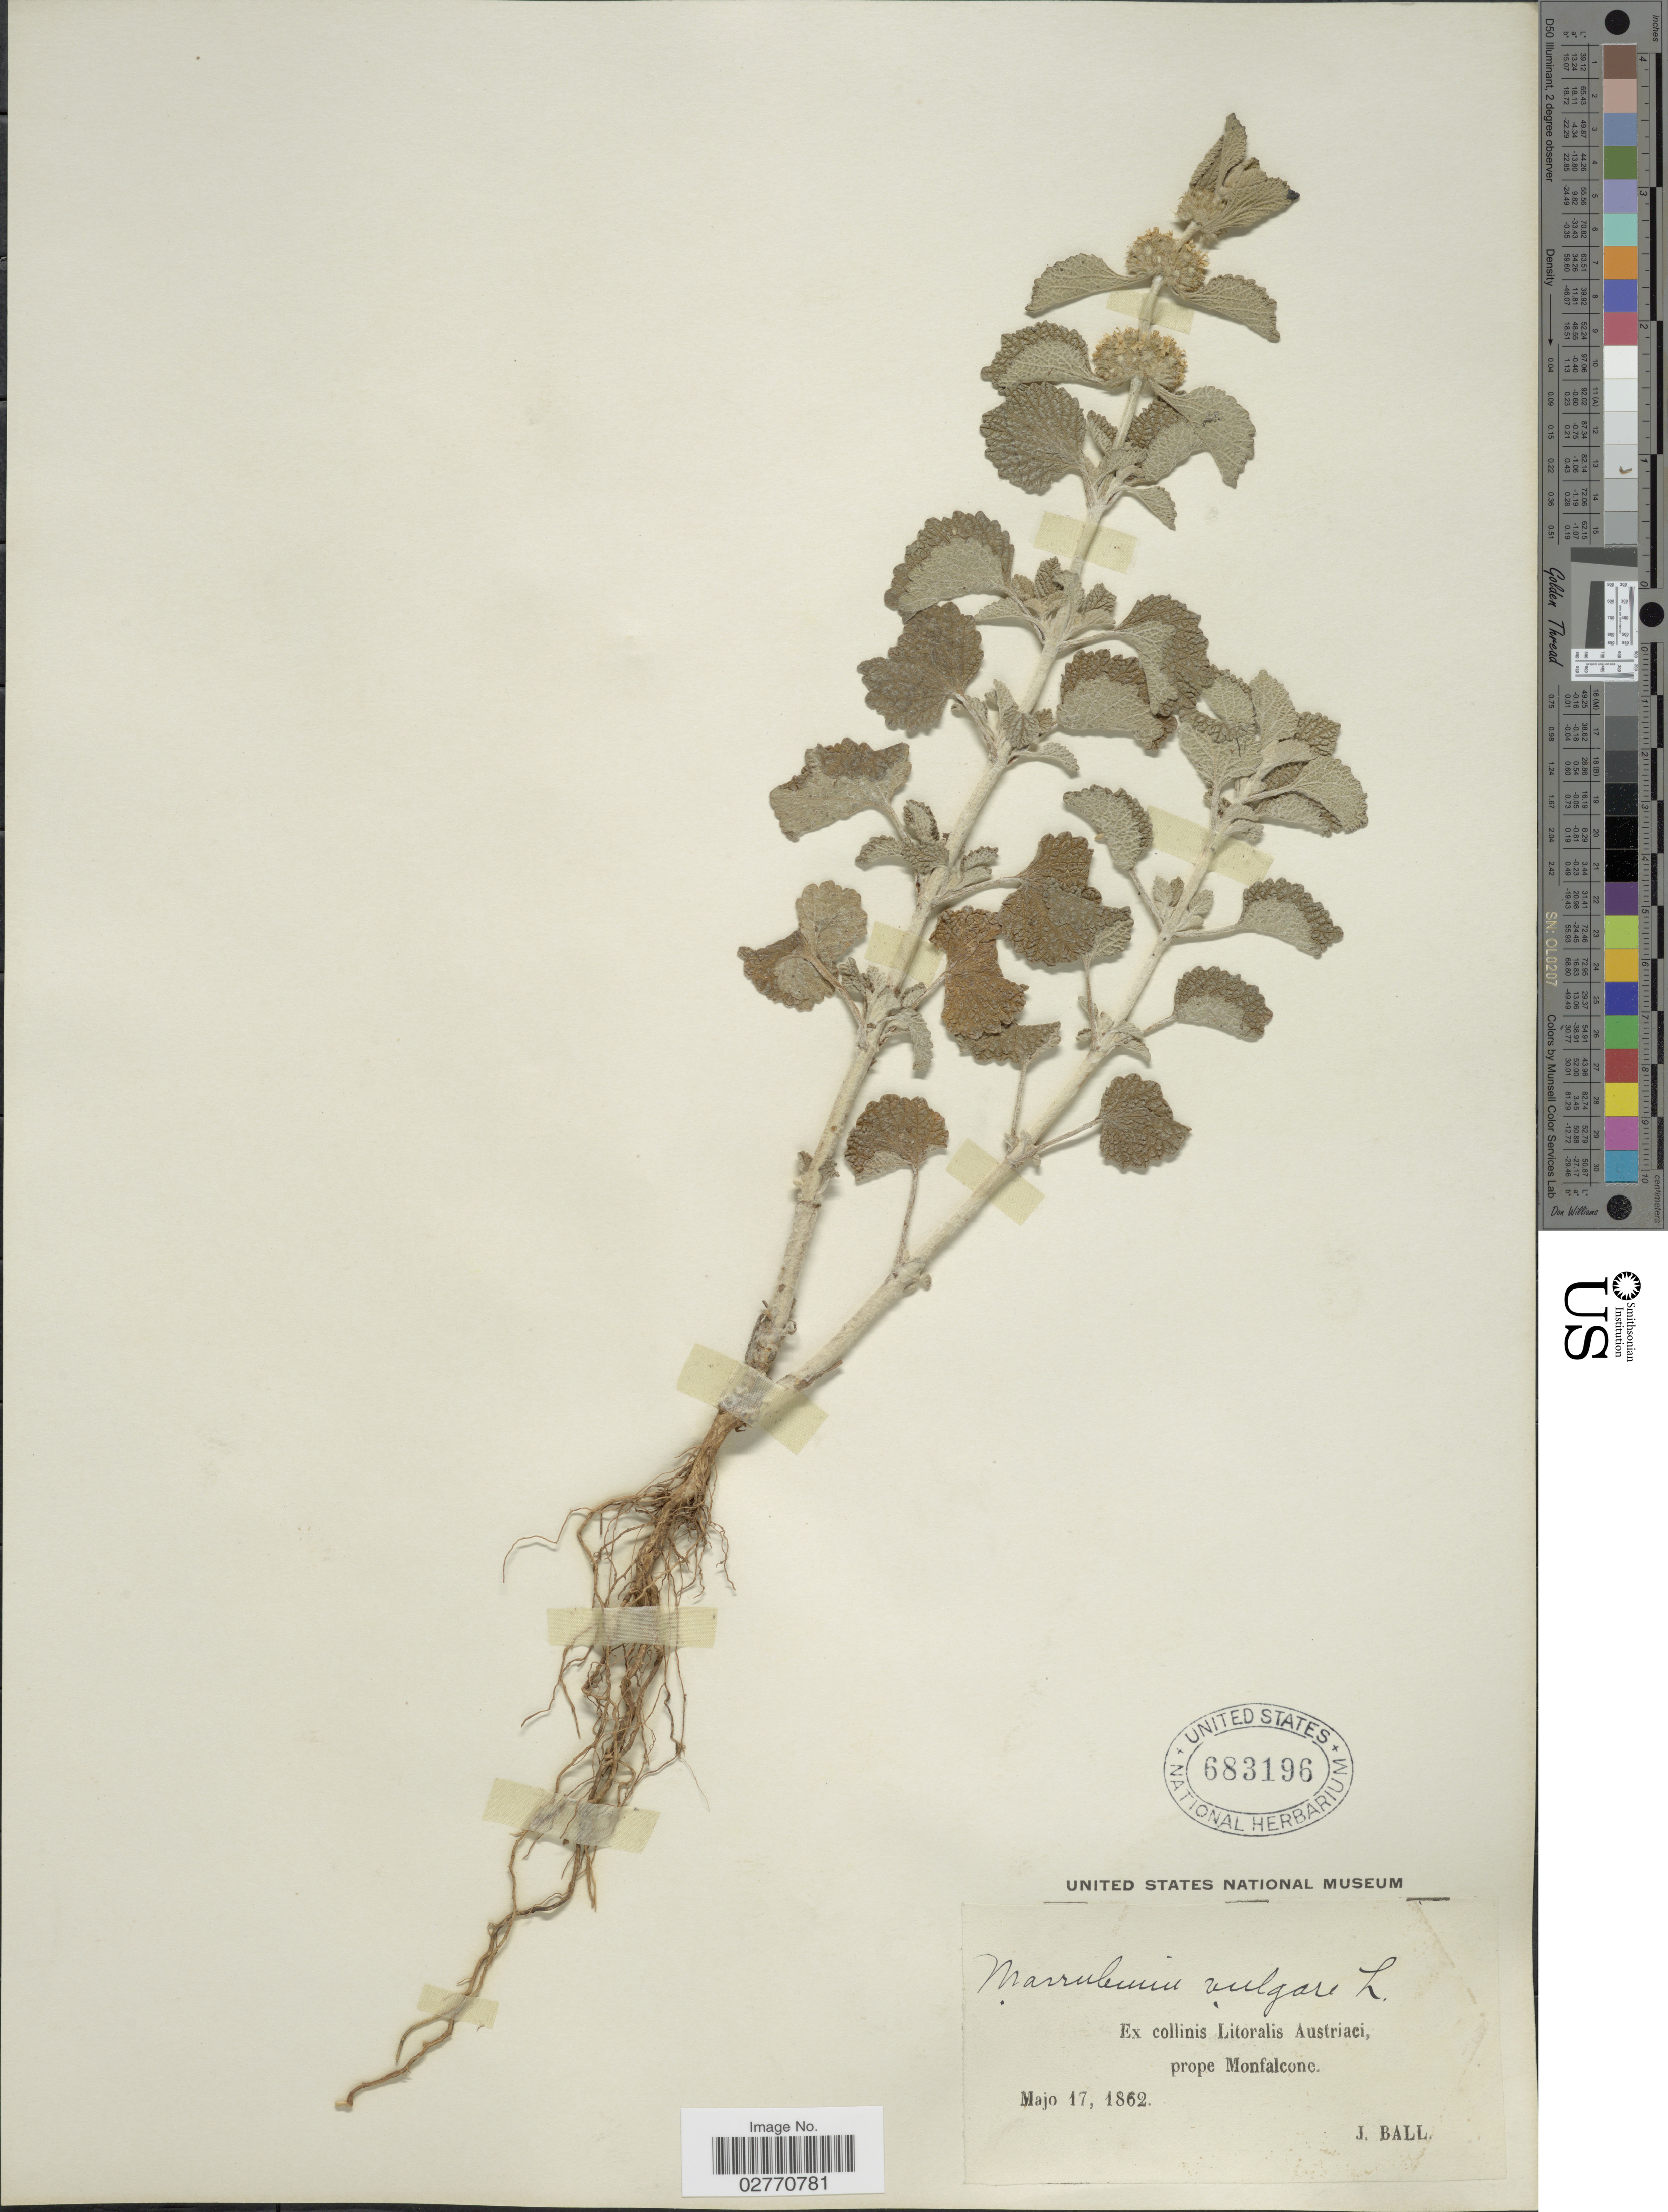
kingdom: Plantae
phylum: Tracheophyta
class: Magnoliopsida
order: Lamiales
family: Lamiaceae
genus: Marrubium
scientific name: Marrubium vulgare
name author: L.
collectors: J. Ball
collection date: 1862-05-17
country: Austria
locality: Collinis Litoralis Austriaci, prope Monfalcone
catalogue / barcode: US 683196